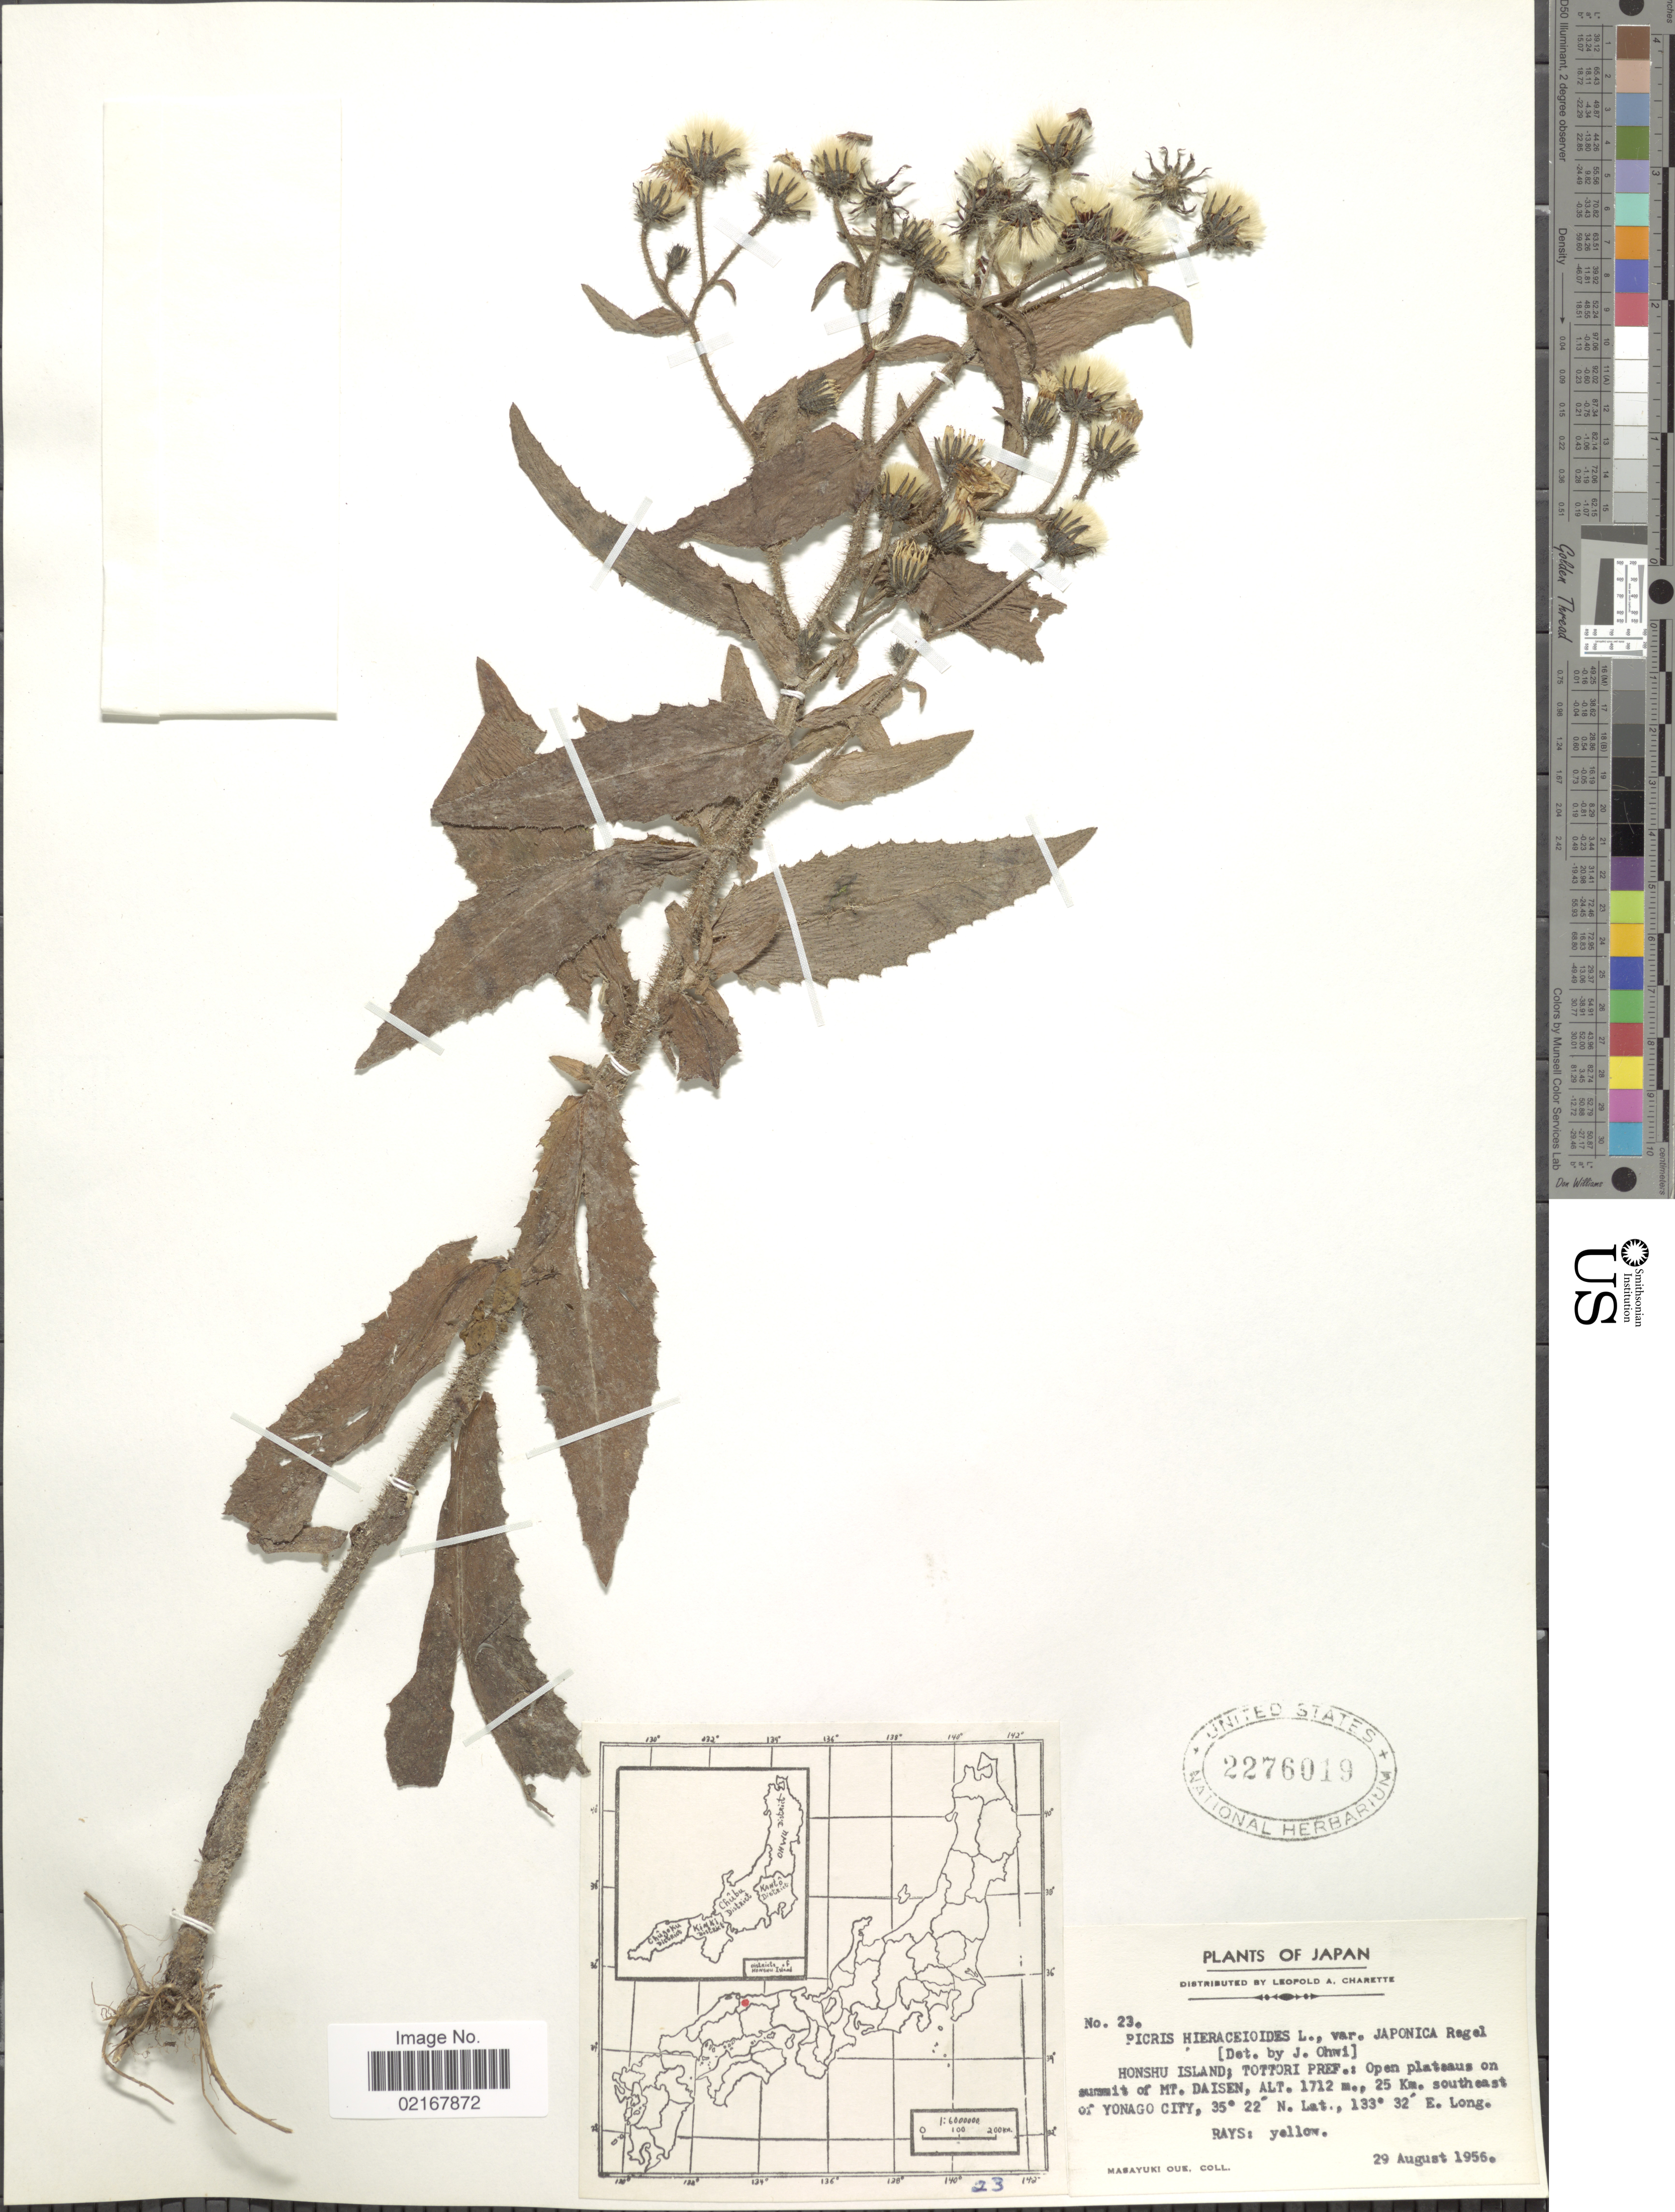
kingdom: Plantae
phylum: Tracheophyta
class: Magnoliopsida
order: Asterales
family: Asteraceae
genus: Picris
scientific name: Picris hieracioides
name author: L.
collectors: M. Oue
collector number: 23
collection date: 1956-08-29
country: Japan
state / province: Tottori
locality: Honshu Island, summit of Mt. Daisen, 25 km southeast of Yonago City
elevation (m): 1712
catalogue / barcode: US 2276019